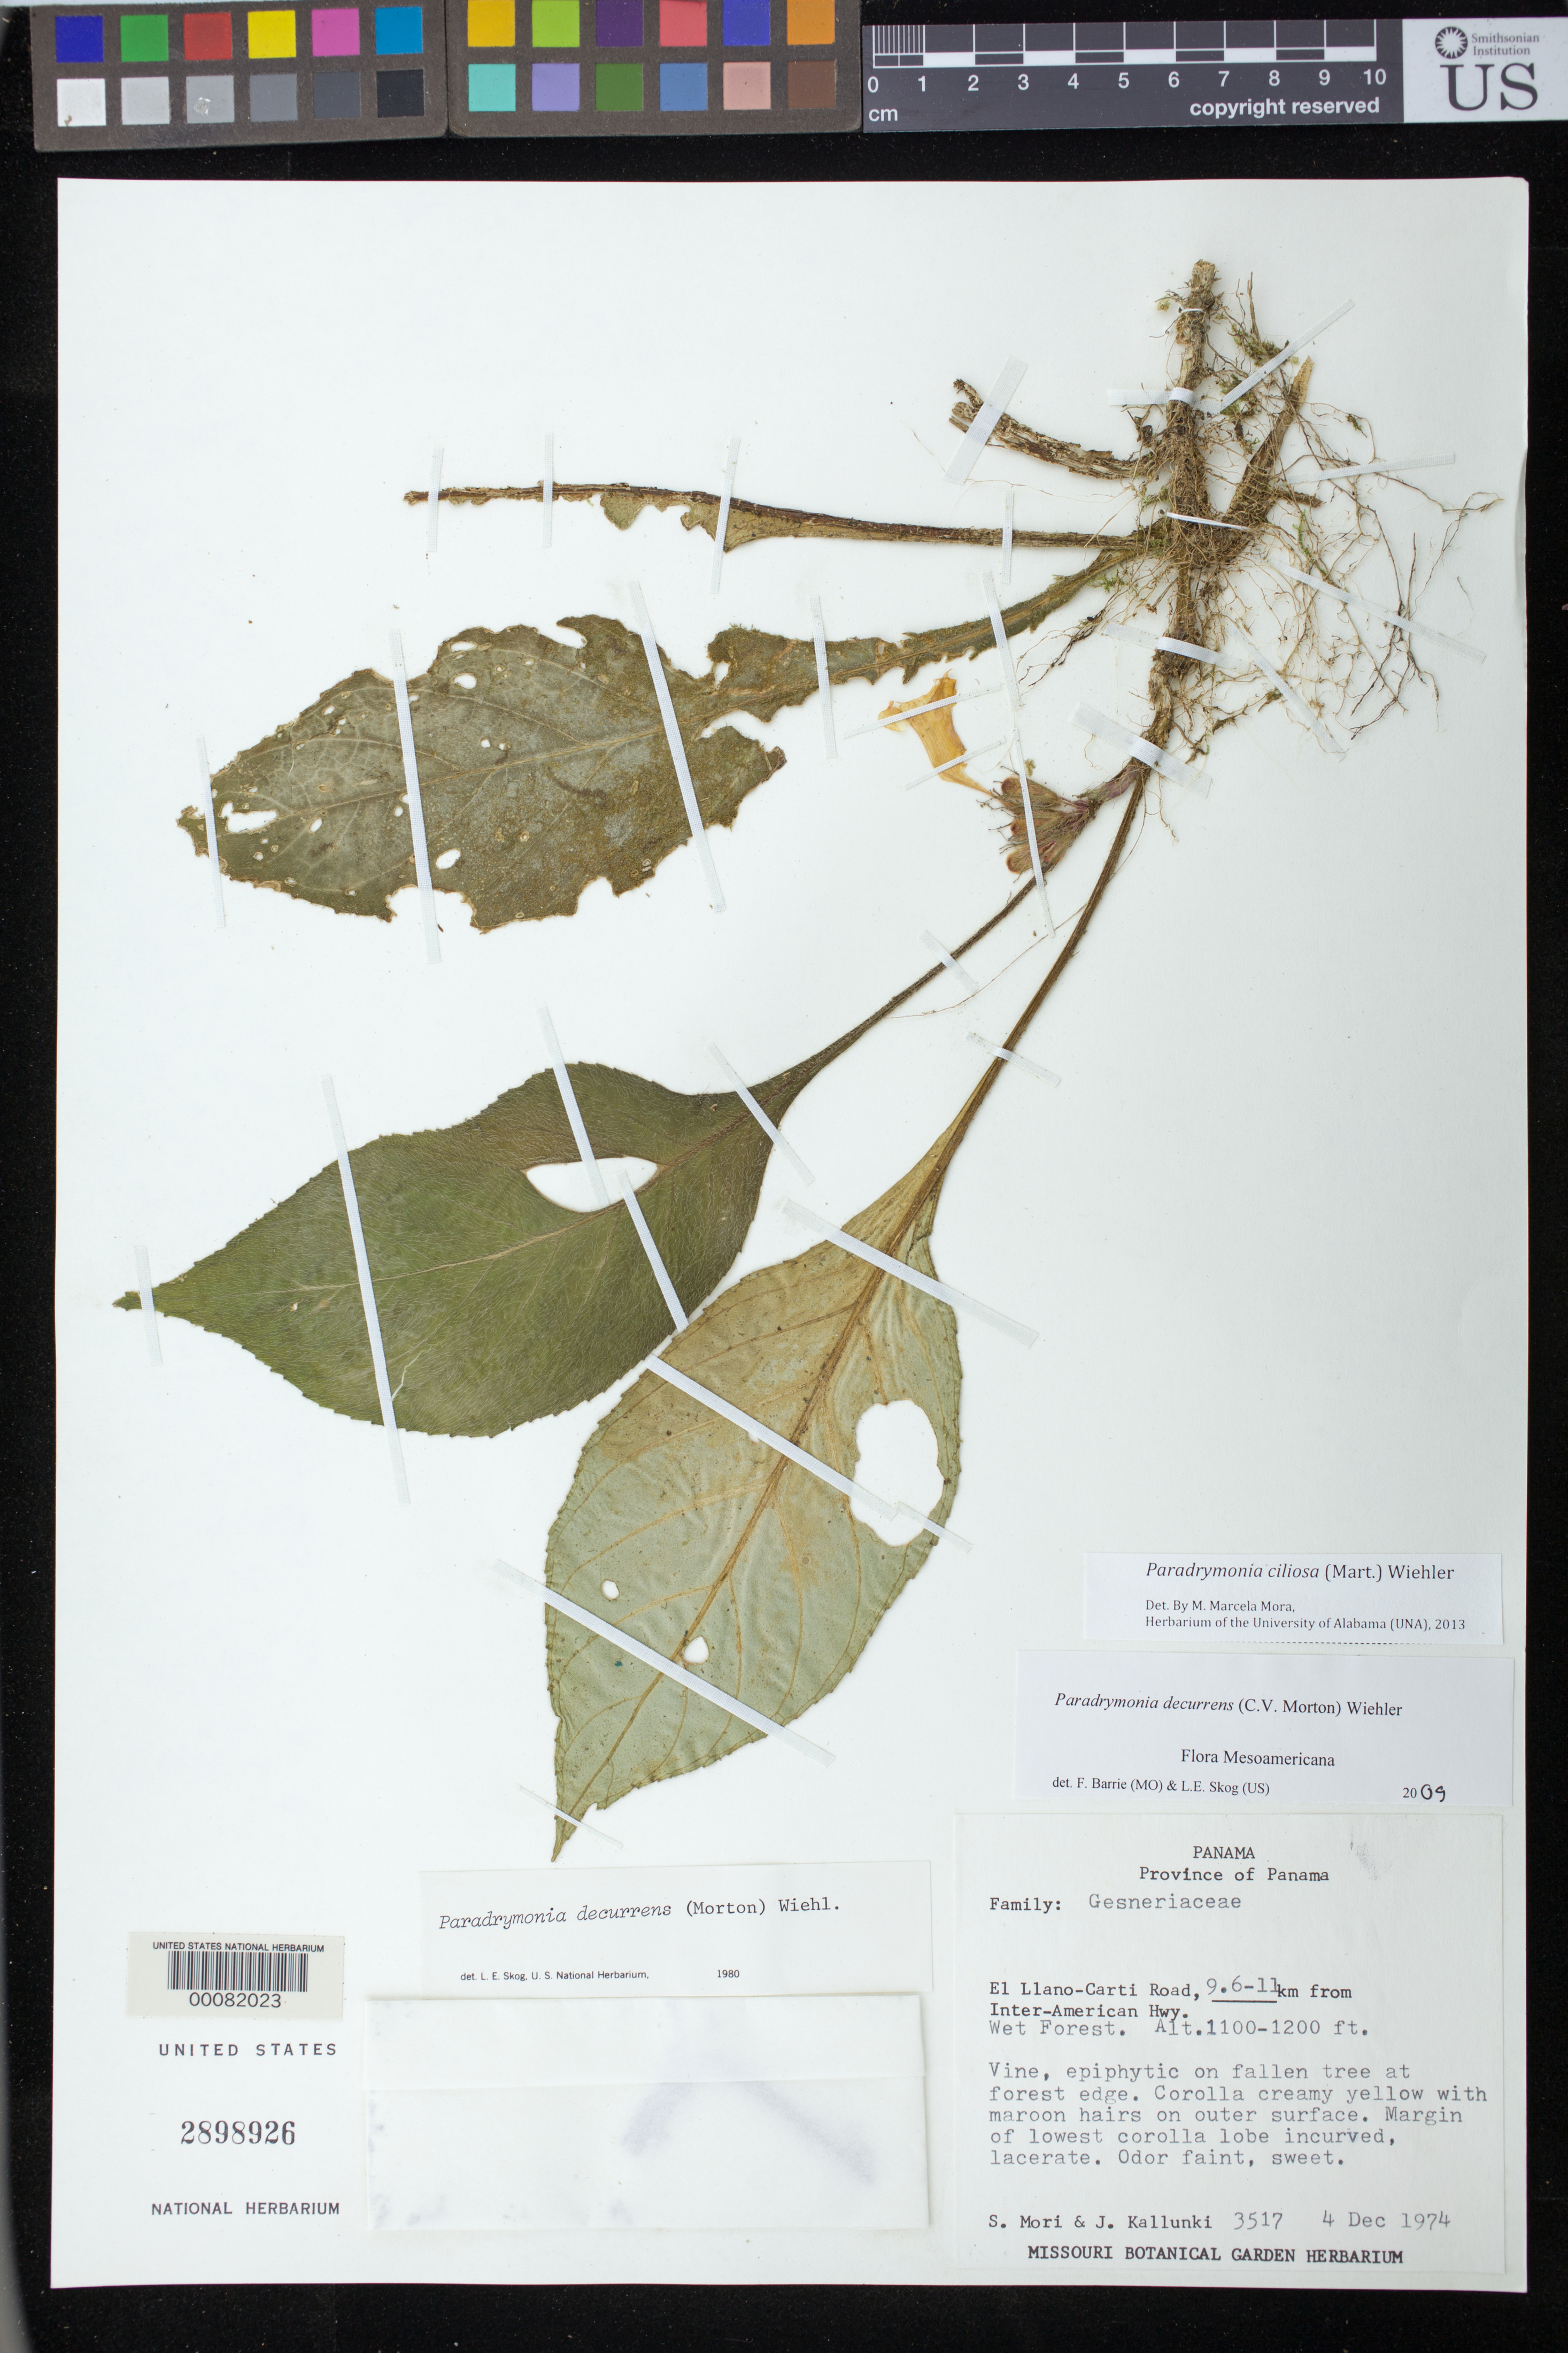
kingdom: Plantae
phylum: Tracheophyta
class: Magnoliopsida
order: Lamiales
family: Gesneriaceae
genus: Paradrymonia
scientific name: Paradrymonia ciliosa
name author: (Mart.) Wiehler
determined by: Mora, M. Marcela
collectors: S. Mori & J. Kallunki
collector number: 3517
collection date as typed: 04 Dec 1974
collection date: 1974-12-04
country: Panama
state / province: Panamá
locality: El Llano-Carti road, 9.6-11 km from Inter-american hwy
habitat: Wet forest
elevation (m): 335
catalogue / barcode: US 2898926